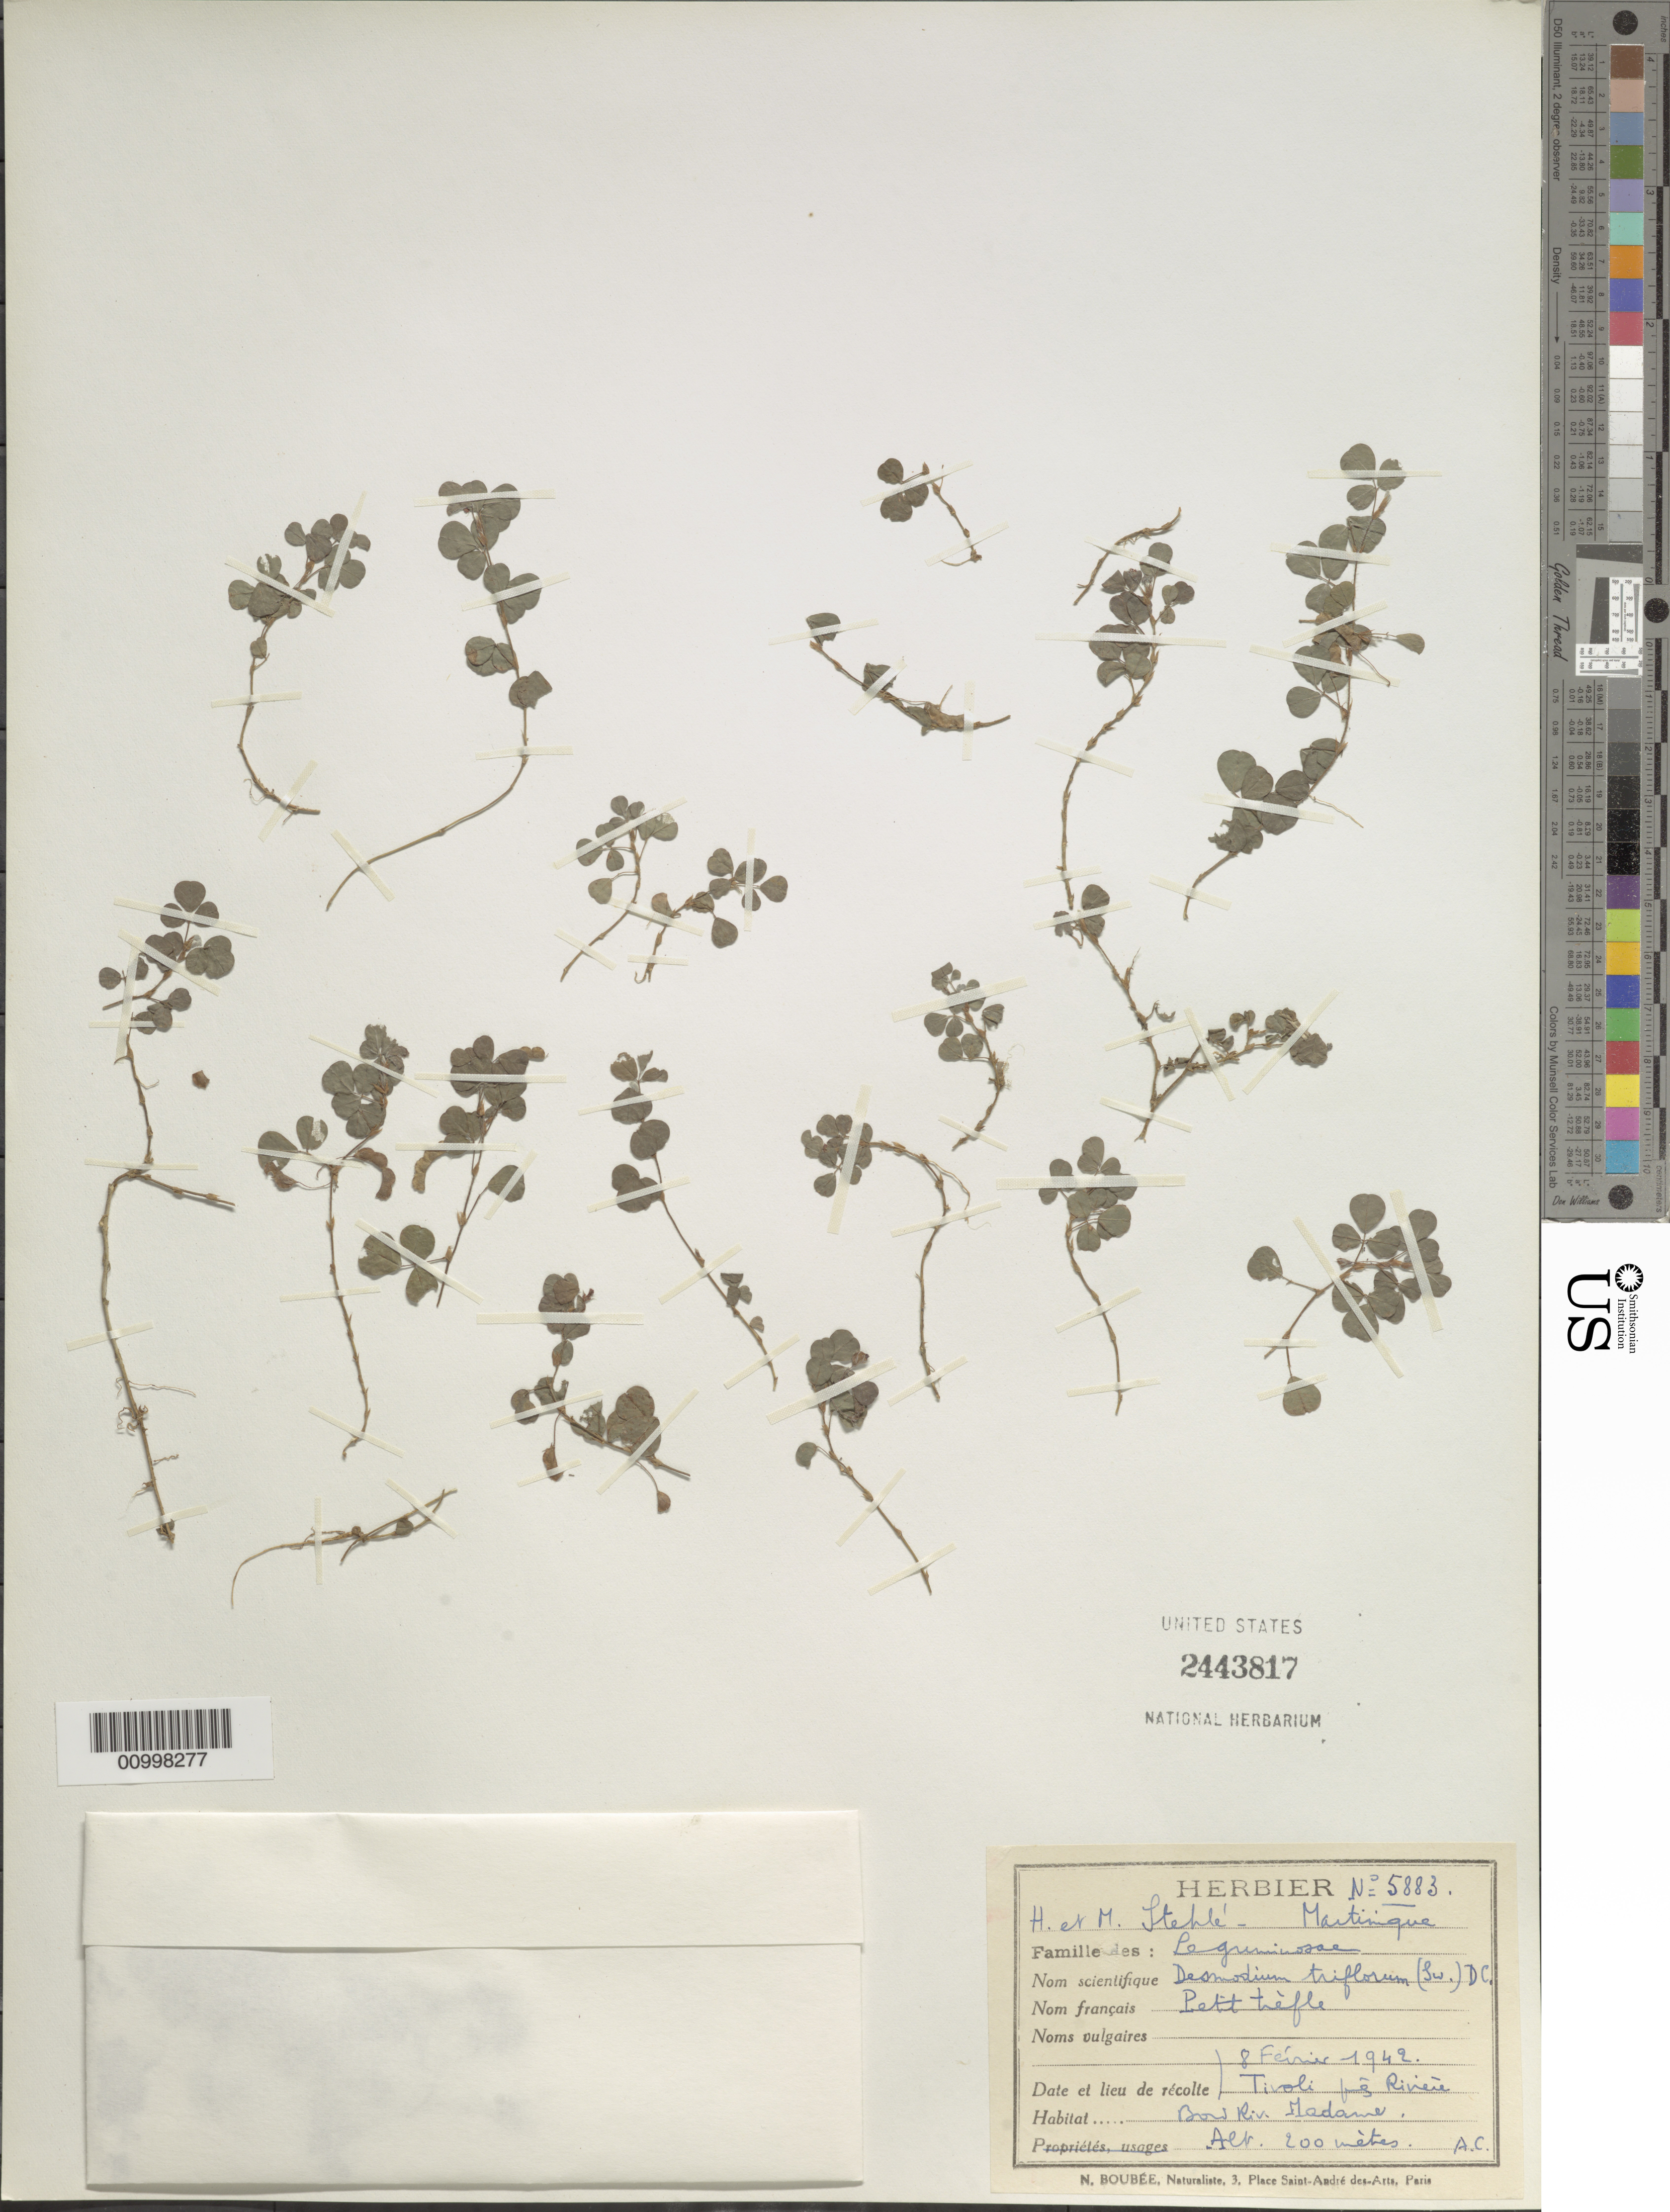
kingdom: Plantae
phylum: Tracheophyta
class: Magnoliopsida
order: Fabales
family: Fabaceae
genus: Grona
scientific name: Grona triflora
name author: (L.) H. Ohashi & K. Ohashi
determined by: Strong, Mark T., (BOT), Smithsonian Institution - National Museum of Natural History (UNITED STATES)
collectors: H. Stehlé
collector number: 5883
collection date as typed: Feb 1942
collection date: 1942-02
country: Grenada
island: Grenada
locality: Tivoli, River Bond Rin Madame.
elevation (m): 200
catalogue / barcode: US 2443817